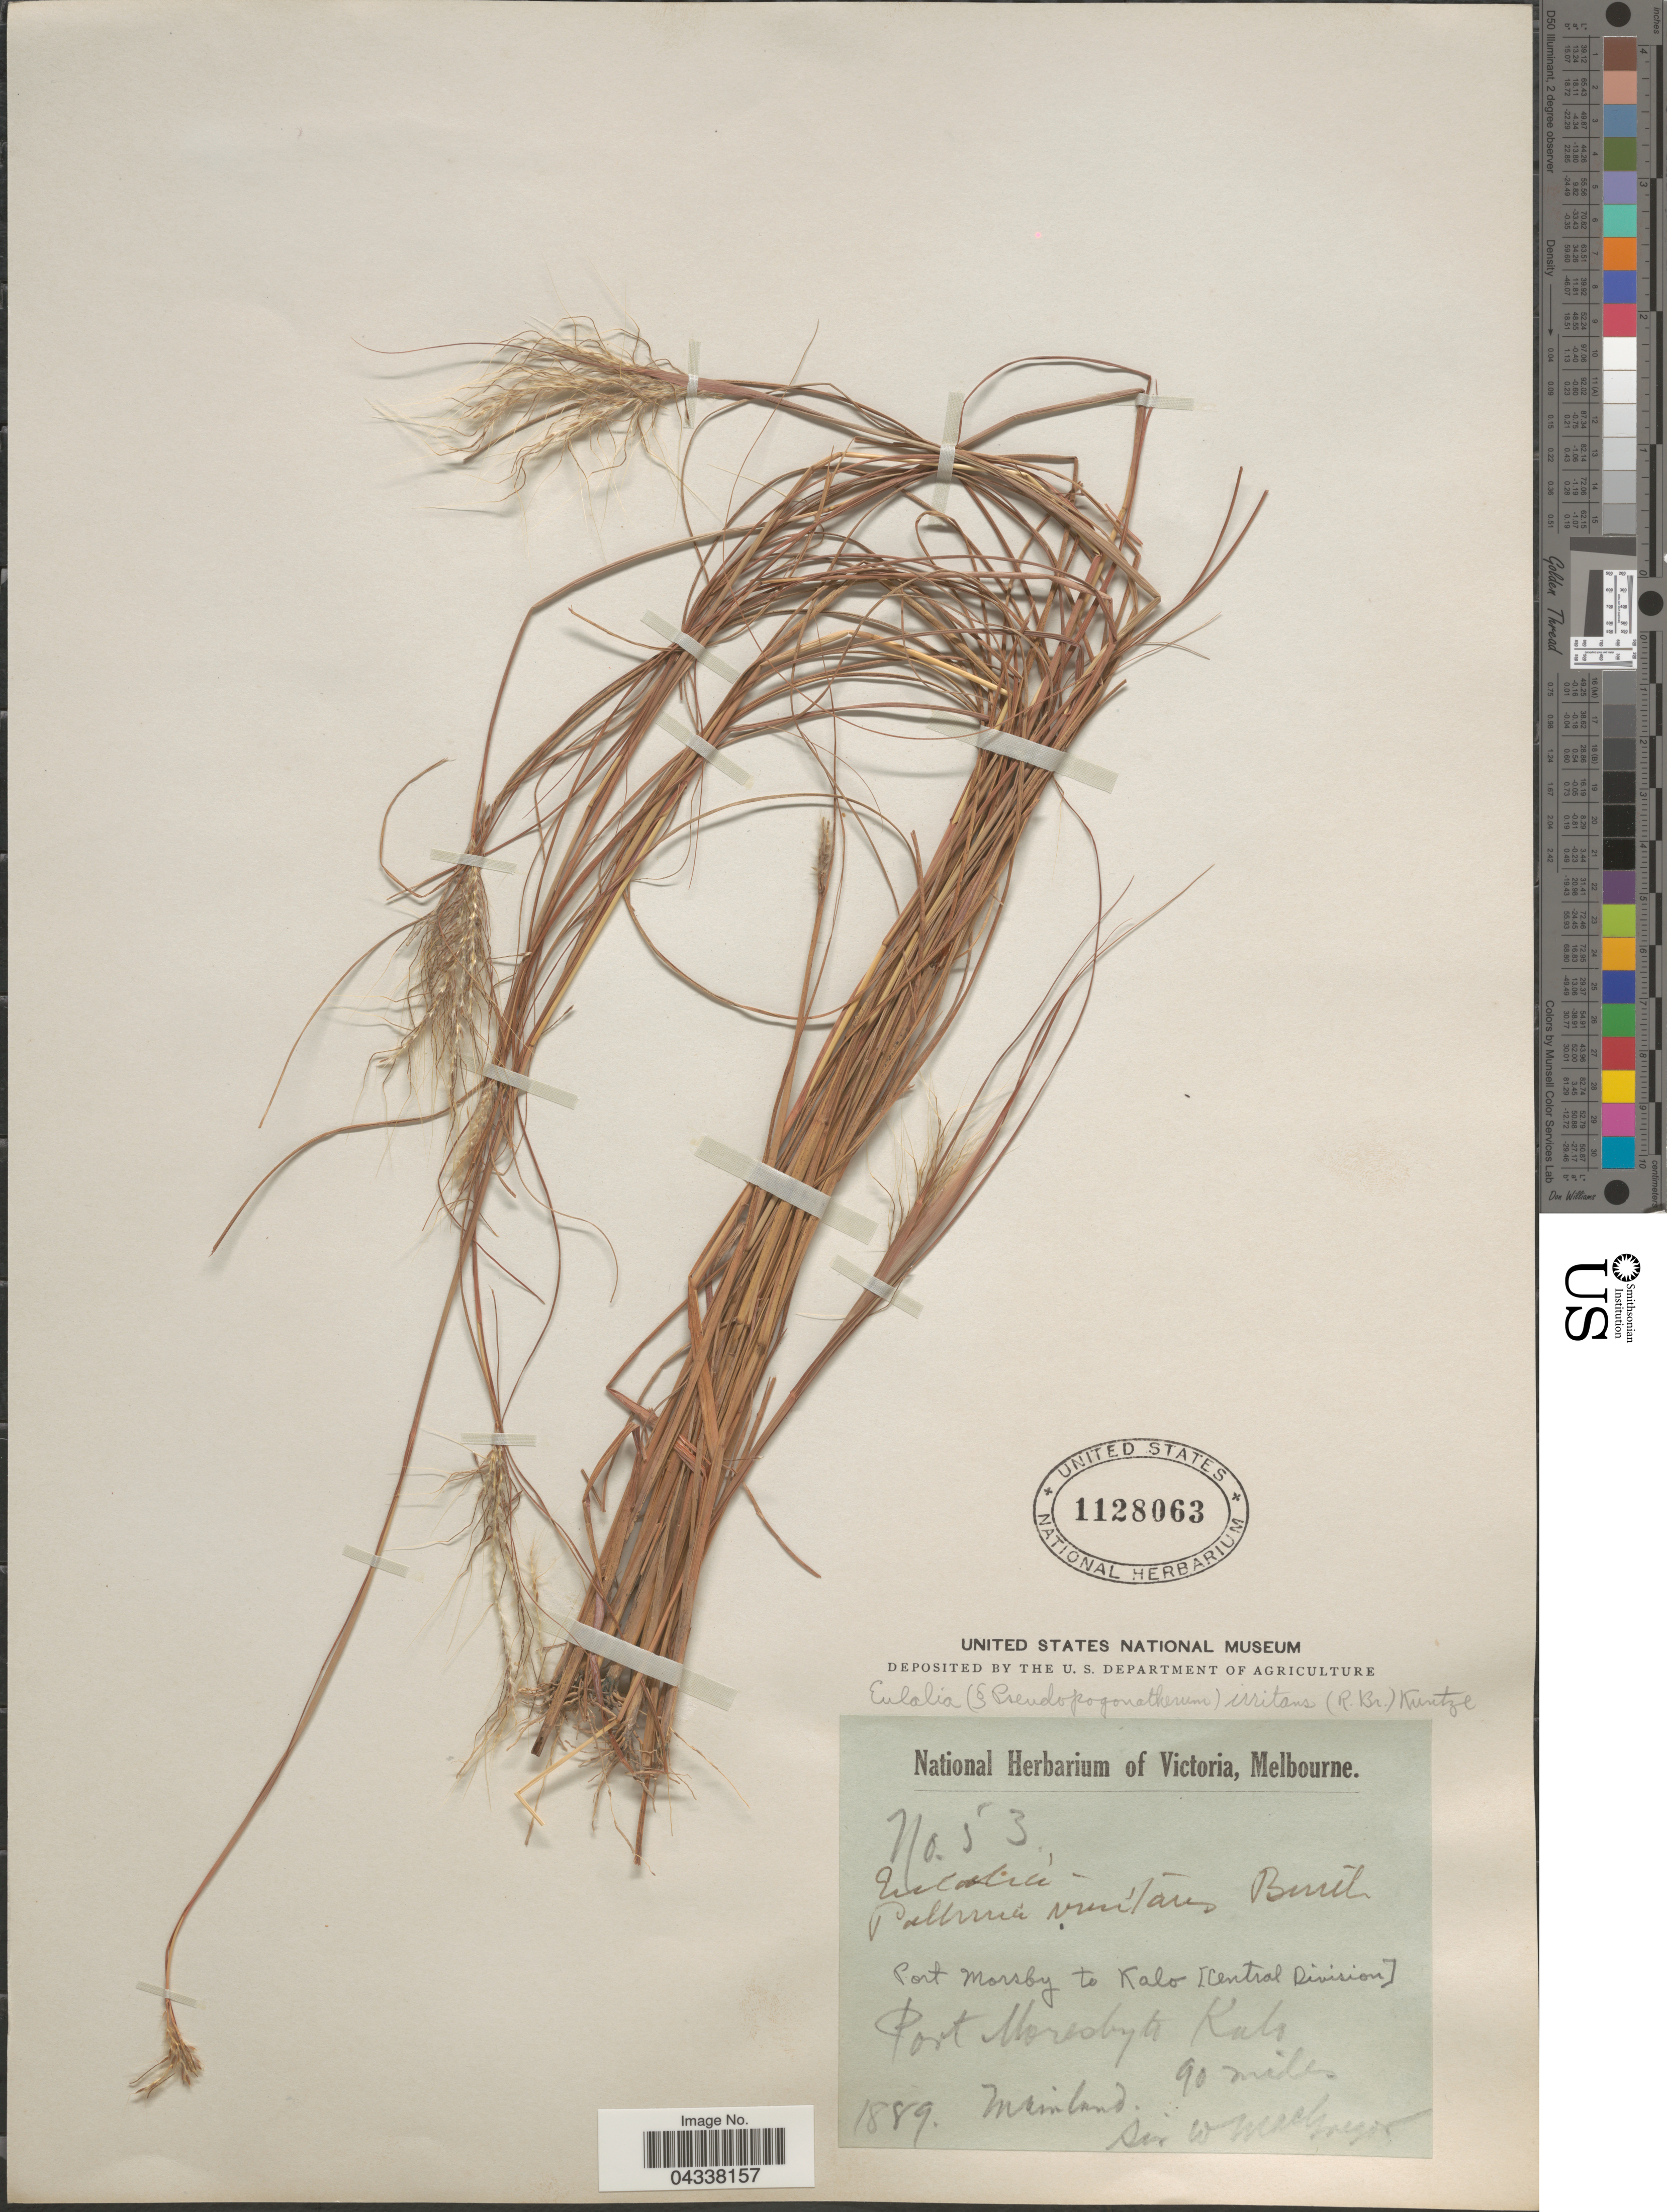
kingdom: Plantae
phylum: Tracheophyta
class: Liliopsida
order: Poales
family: Poaceae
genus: Pseudopogonatherum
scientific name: Pseudopogonatherum irritans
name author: (R. Br.) A. Camus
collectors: W. Macgregor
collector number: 53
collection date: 1889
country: Papua New Guinea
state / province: Central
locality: Port Morsby to Kalo [Central Division]. Port Moresby to Kalo 90 miles Mainland.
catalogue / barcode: US 1128063